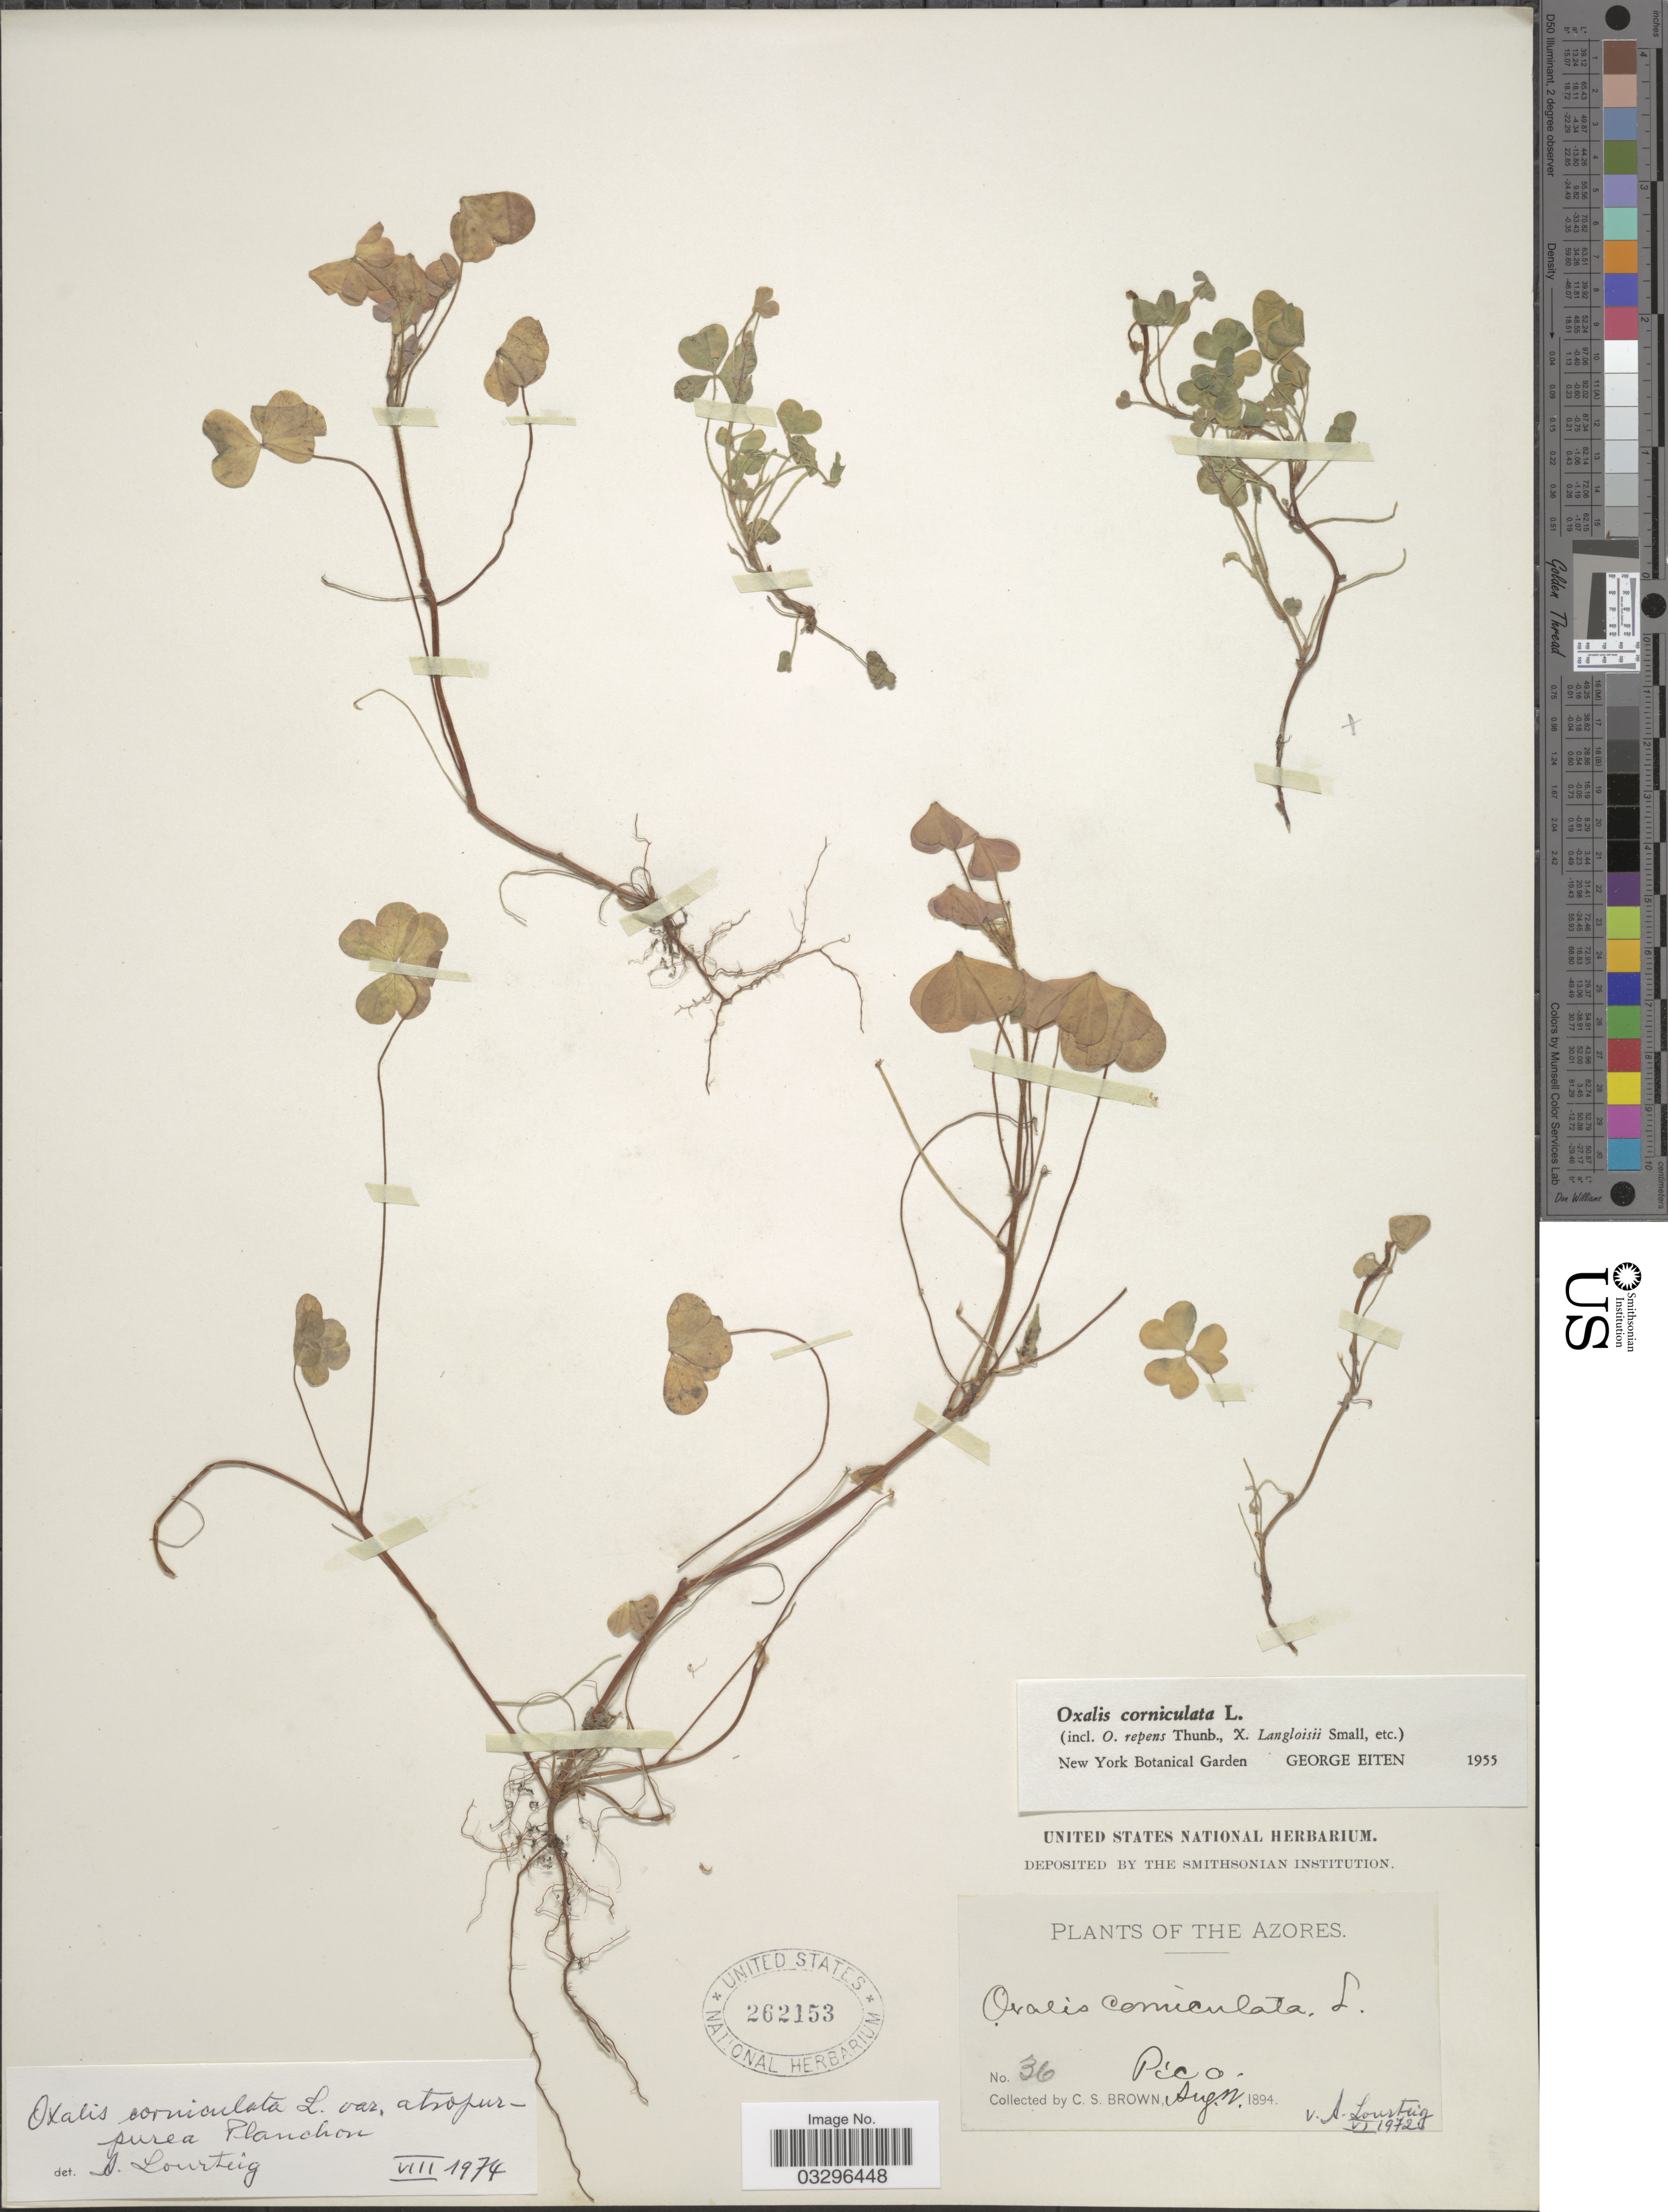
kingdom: Plantae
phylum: Tracheophyta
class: Magnoliopsida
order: Oxalidales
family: Oxalidaceae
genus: Oxalis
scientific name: Oxalis corniculata var. atropurpurea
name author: Planch.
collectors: C. S. Brown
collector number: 36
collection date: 1894-08-12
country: Portugal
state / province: Azores (Aut. Reg.)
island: Pico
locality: Pico.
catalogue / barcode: US 262153